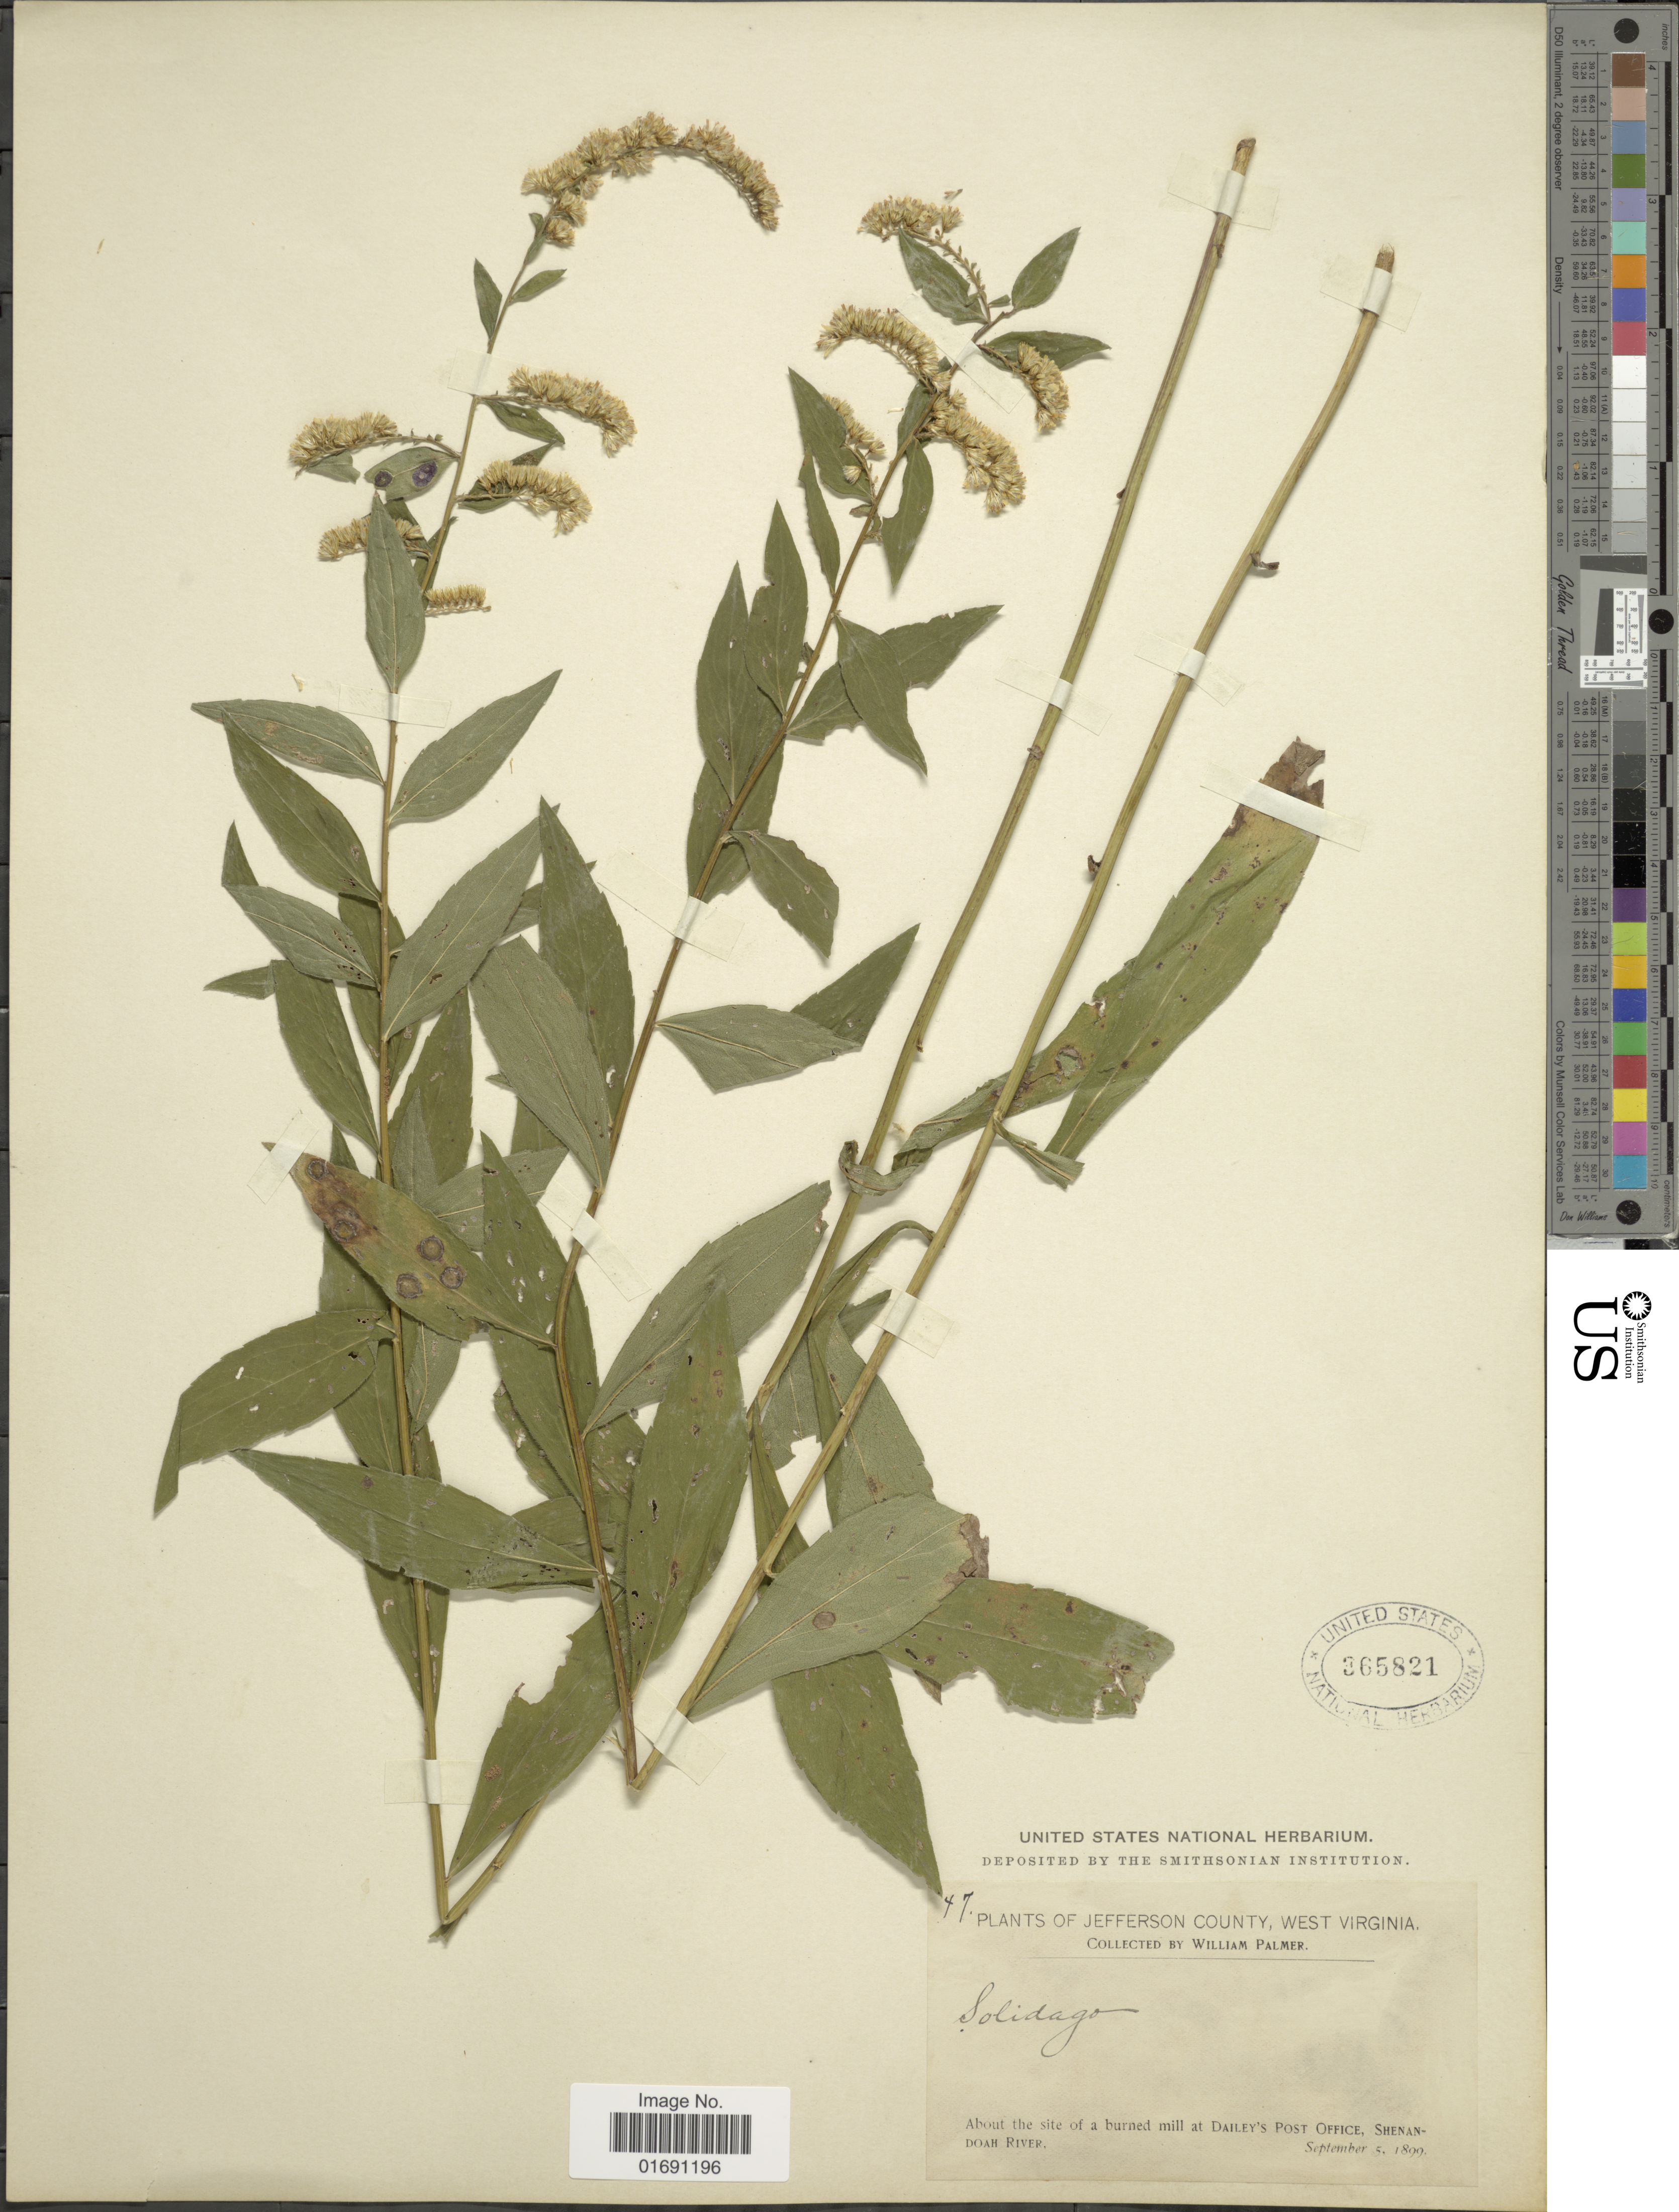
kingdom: Plantae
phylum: Tracheophyta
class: Magnoliopsida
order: Asterales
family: Asteraceae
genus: Solidago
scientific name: Solidago ulmifolia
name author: Muhl. ex Willd.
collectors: W. Palmer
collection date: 1899-09-05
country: United States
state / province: West Virginia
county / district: Jefferson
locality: Jefferson County, About the site of a burned mill at Dailey's Post Office, Shenandoah River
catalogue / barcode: US 365821